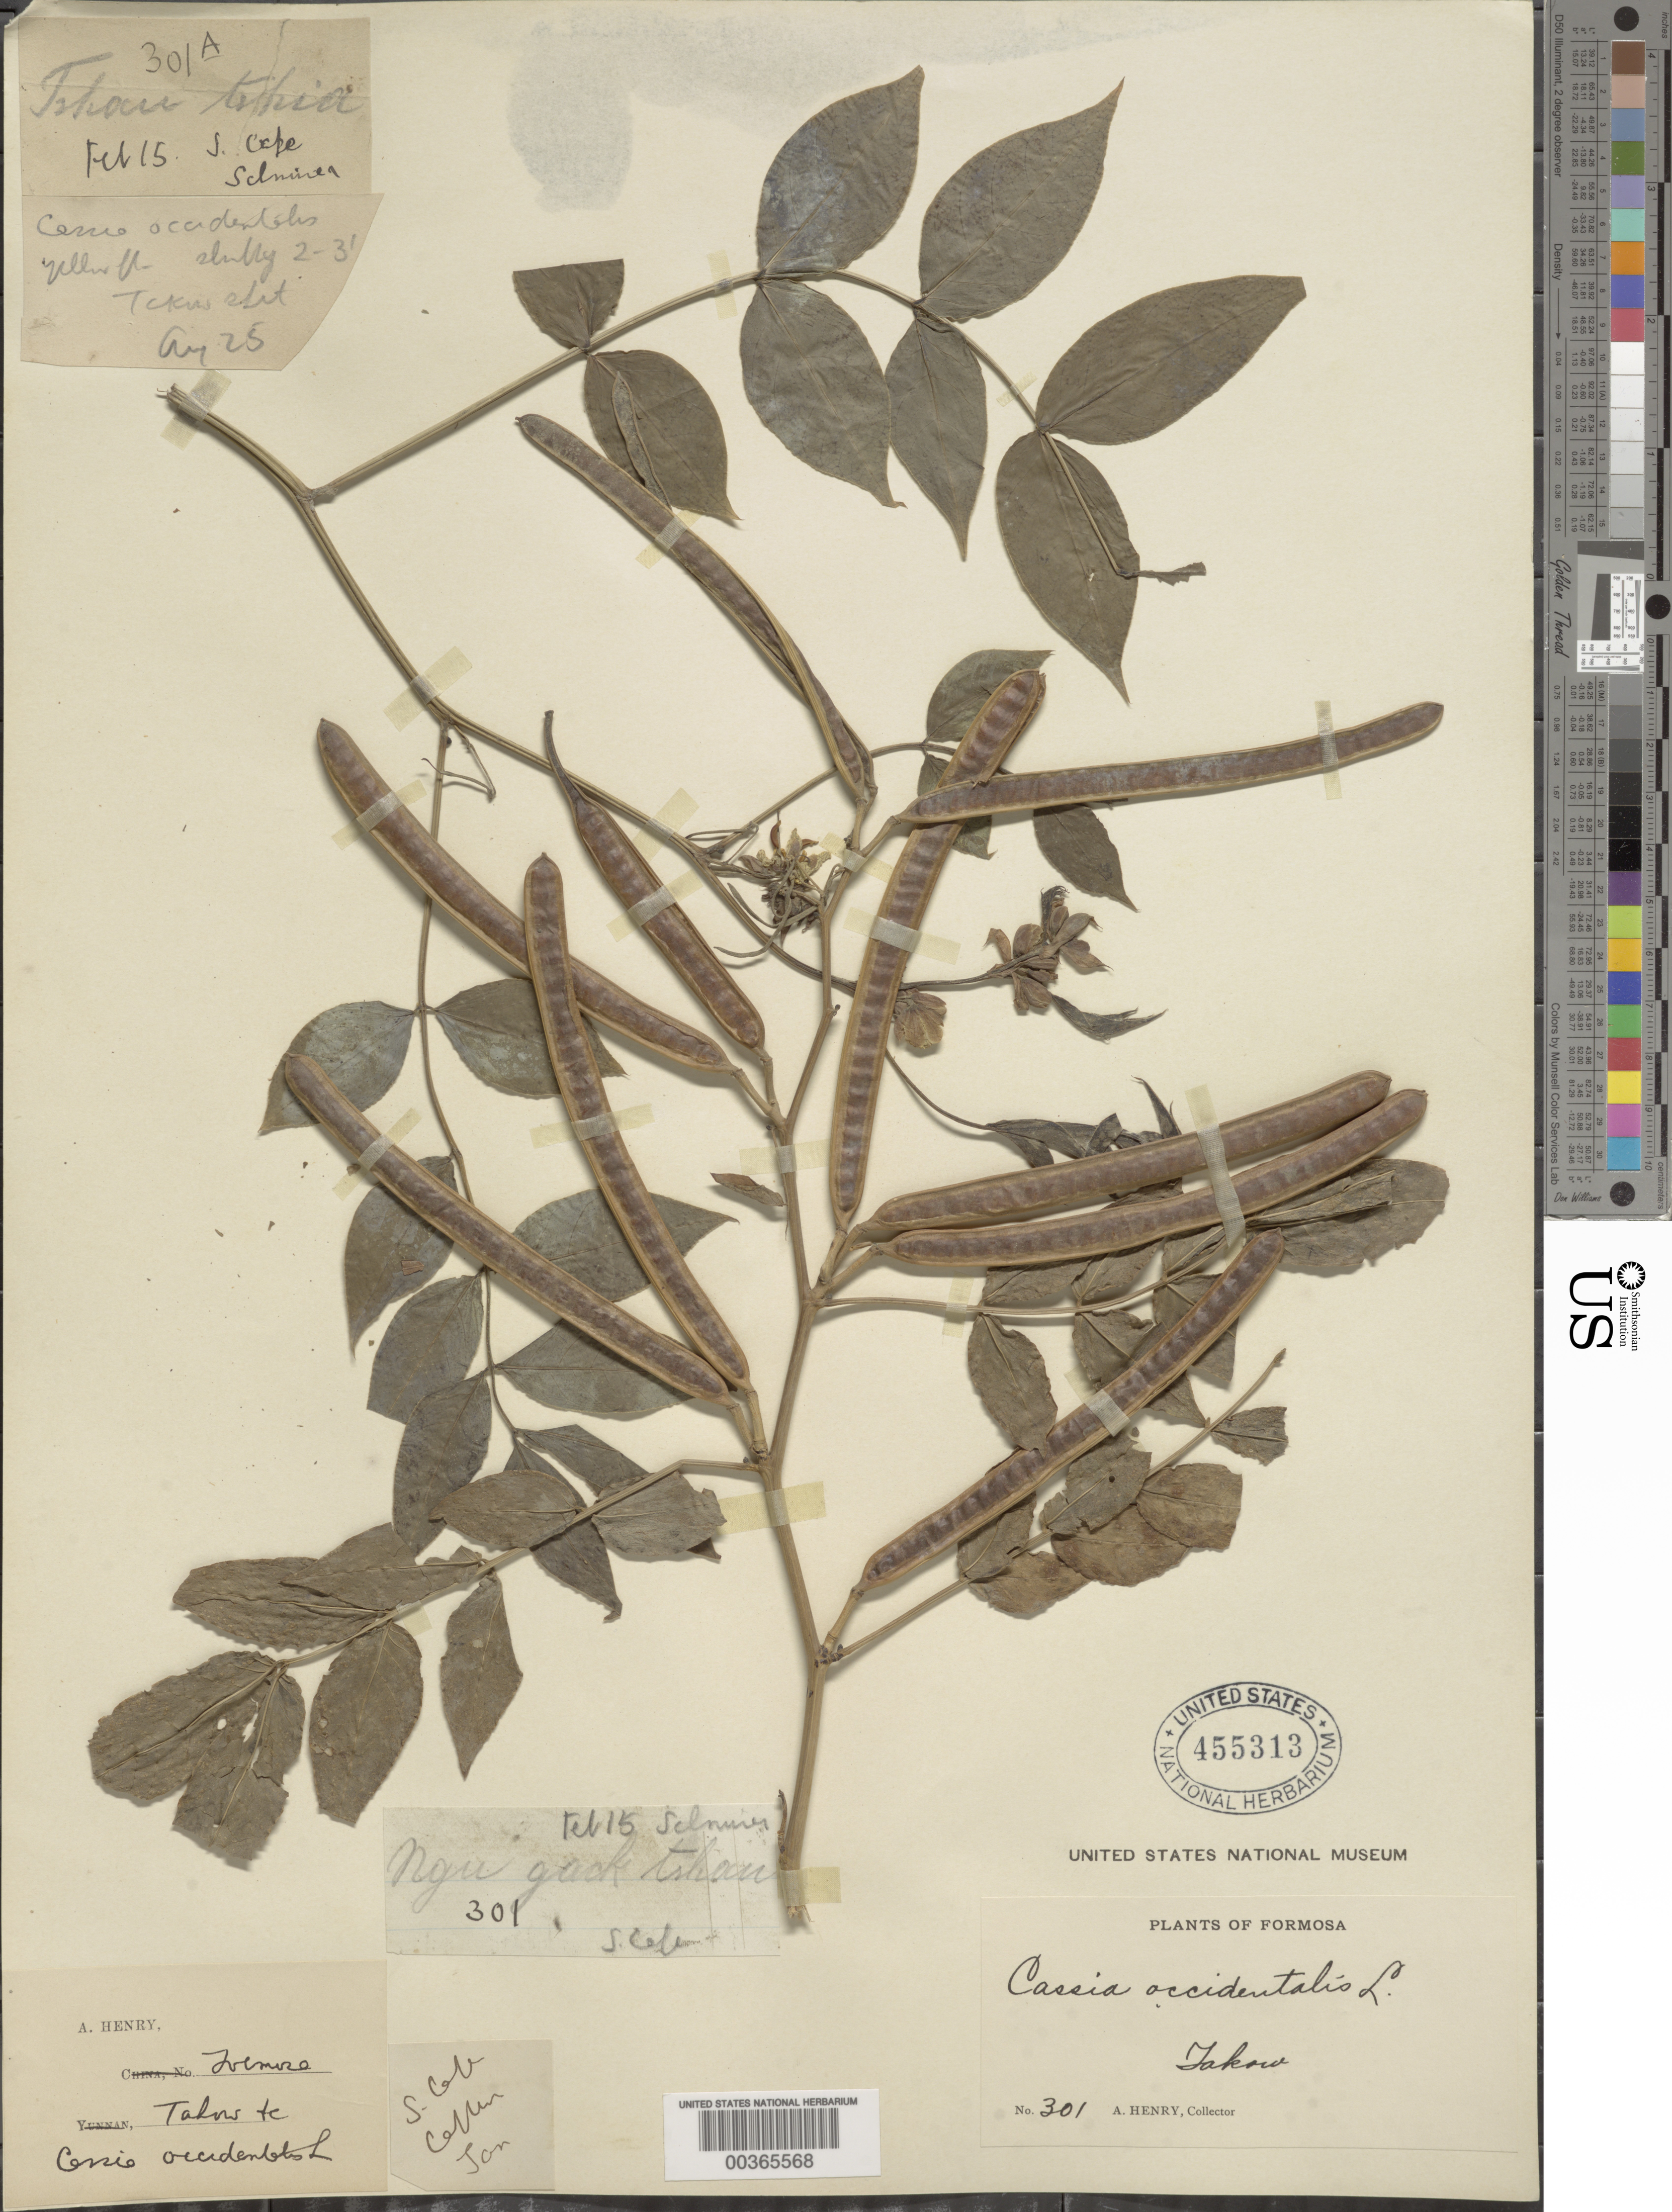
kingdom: Plantae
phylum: Tracheophyta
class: Magnoliopsida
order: Fabales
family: Fabaceae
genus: Senna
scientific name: Senna occidentalis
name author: (L.) Link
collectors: A. Henry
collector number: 301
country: Taiwan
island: Taiwan [Formosa]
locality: Takow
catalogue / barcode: US 455313